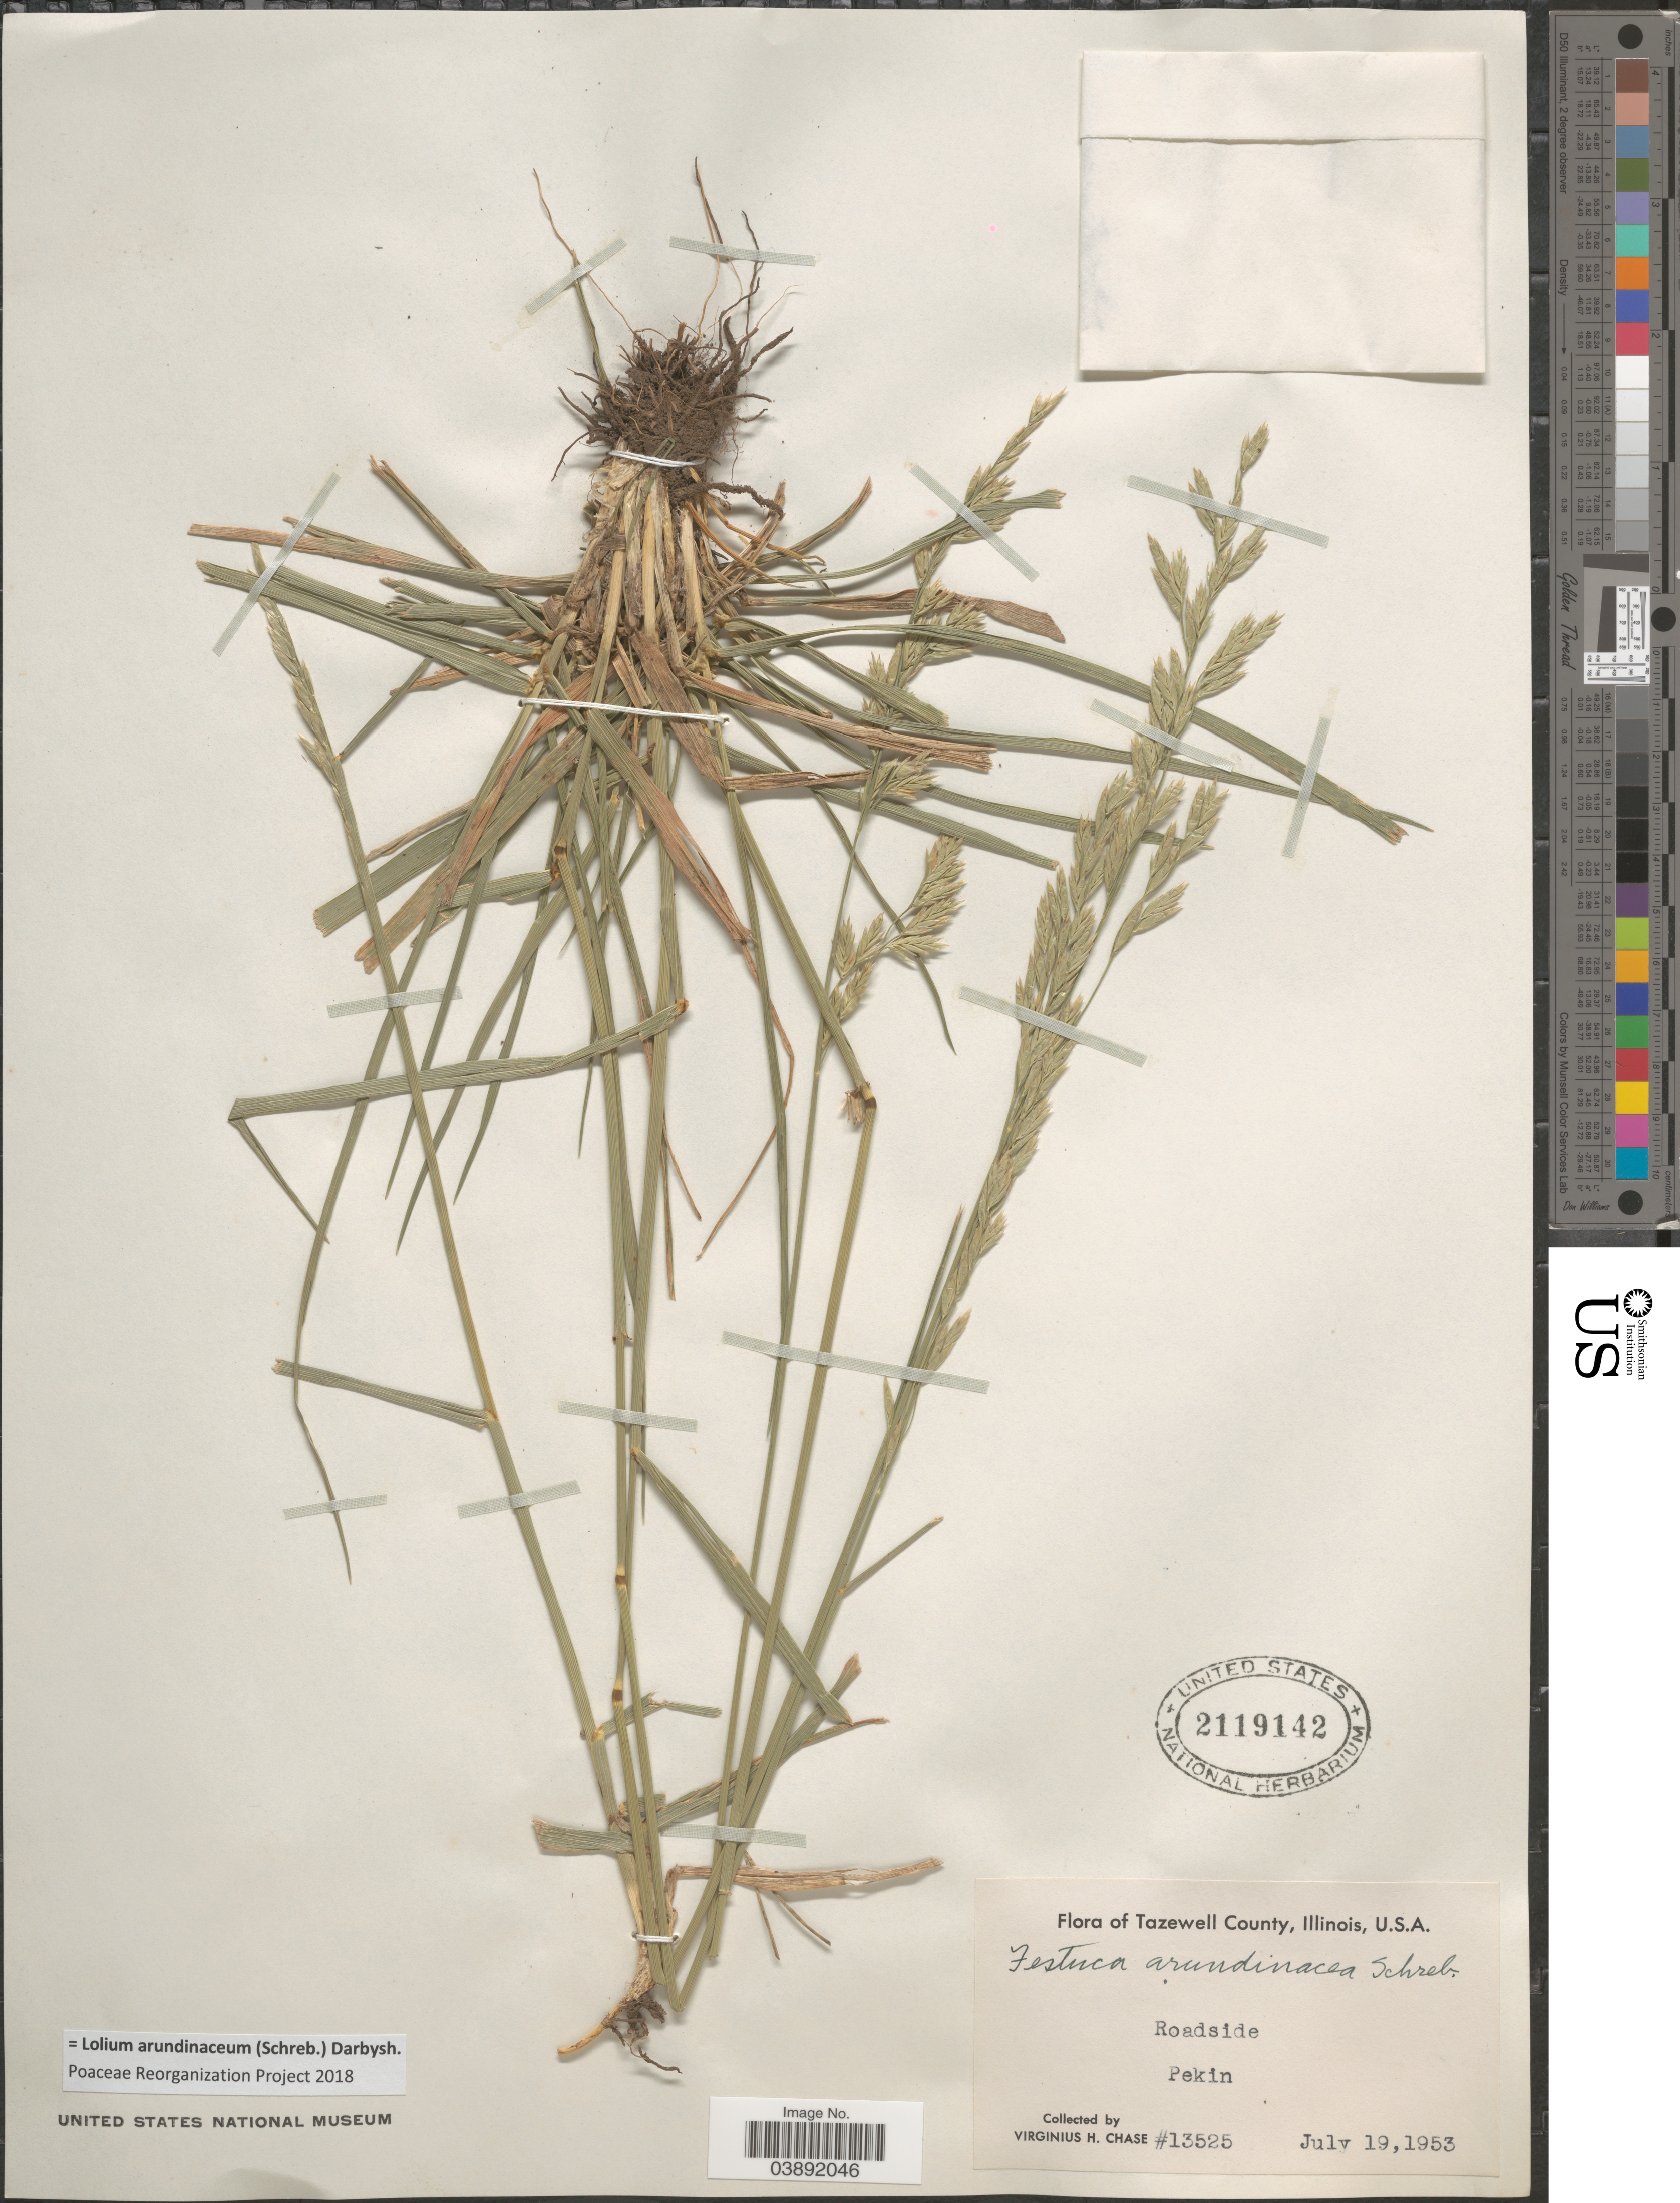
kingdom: Plantae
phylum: Tracheophyta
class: Liliopsida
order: Poales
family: Poaceae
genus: Lolium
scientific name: Lolium arundinaceum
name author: (Schreb.) Darbysh.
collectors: V. H. Chase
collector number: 13525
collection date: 1953-07-19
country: United States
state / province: Illinois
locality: Tazewell County. Roadside. Pekin.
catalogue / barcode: US 2119142